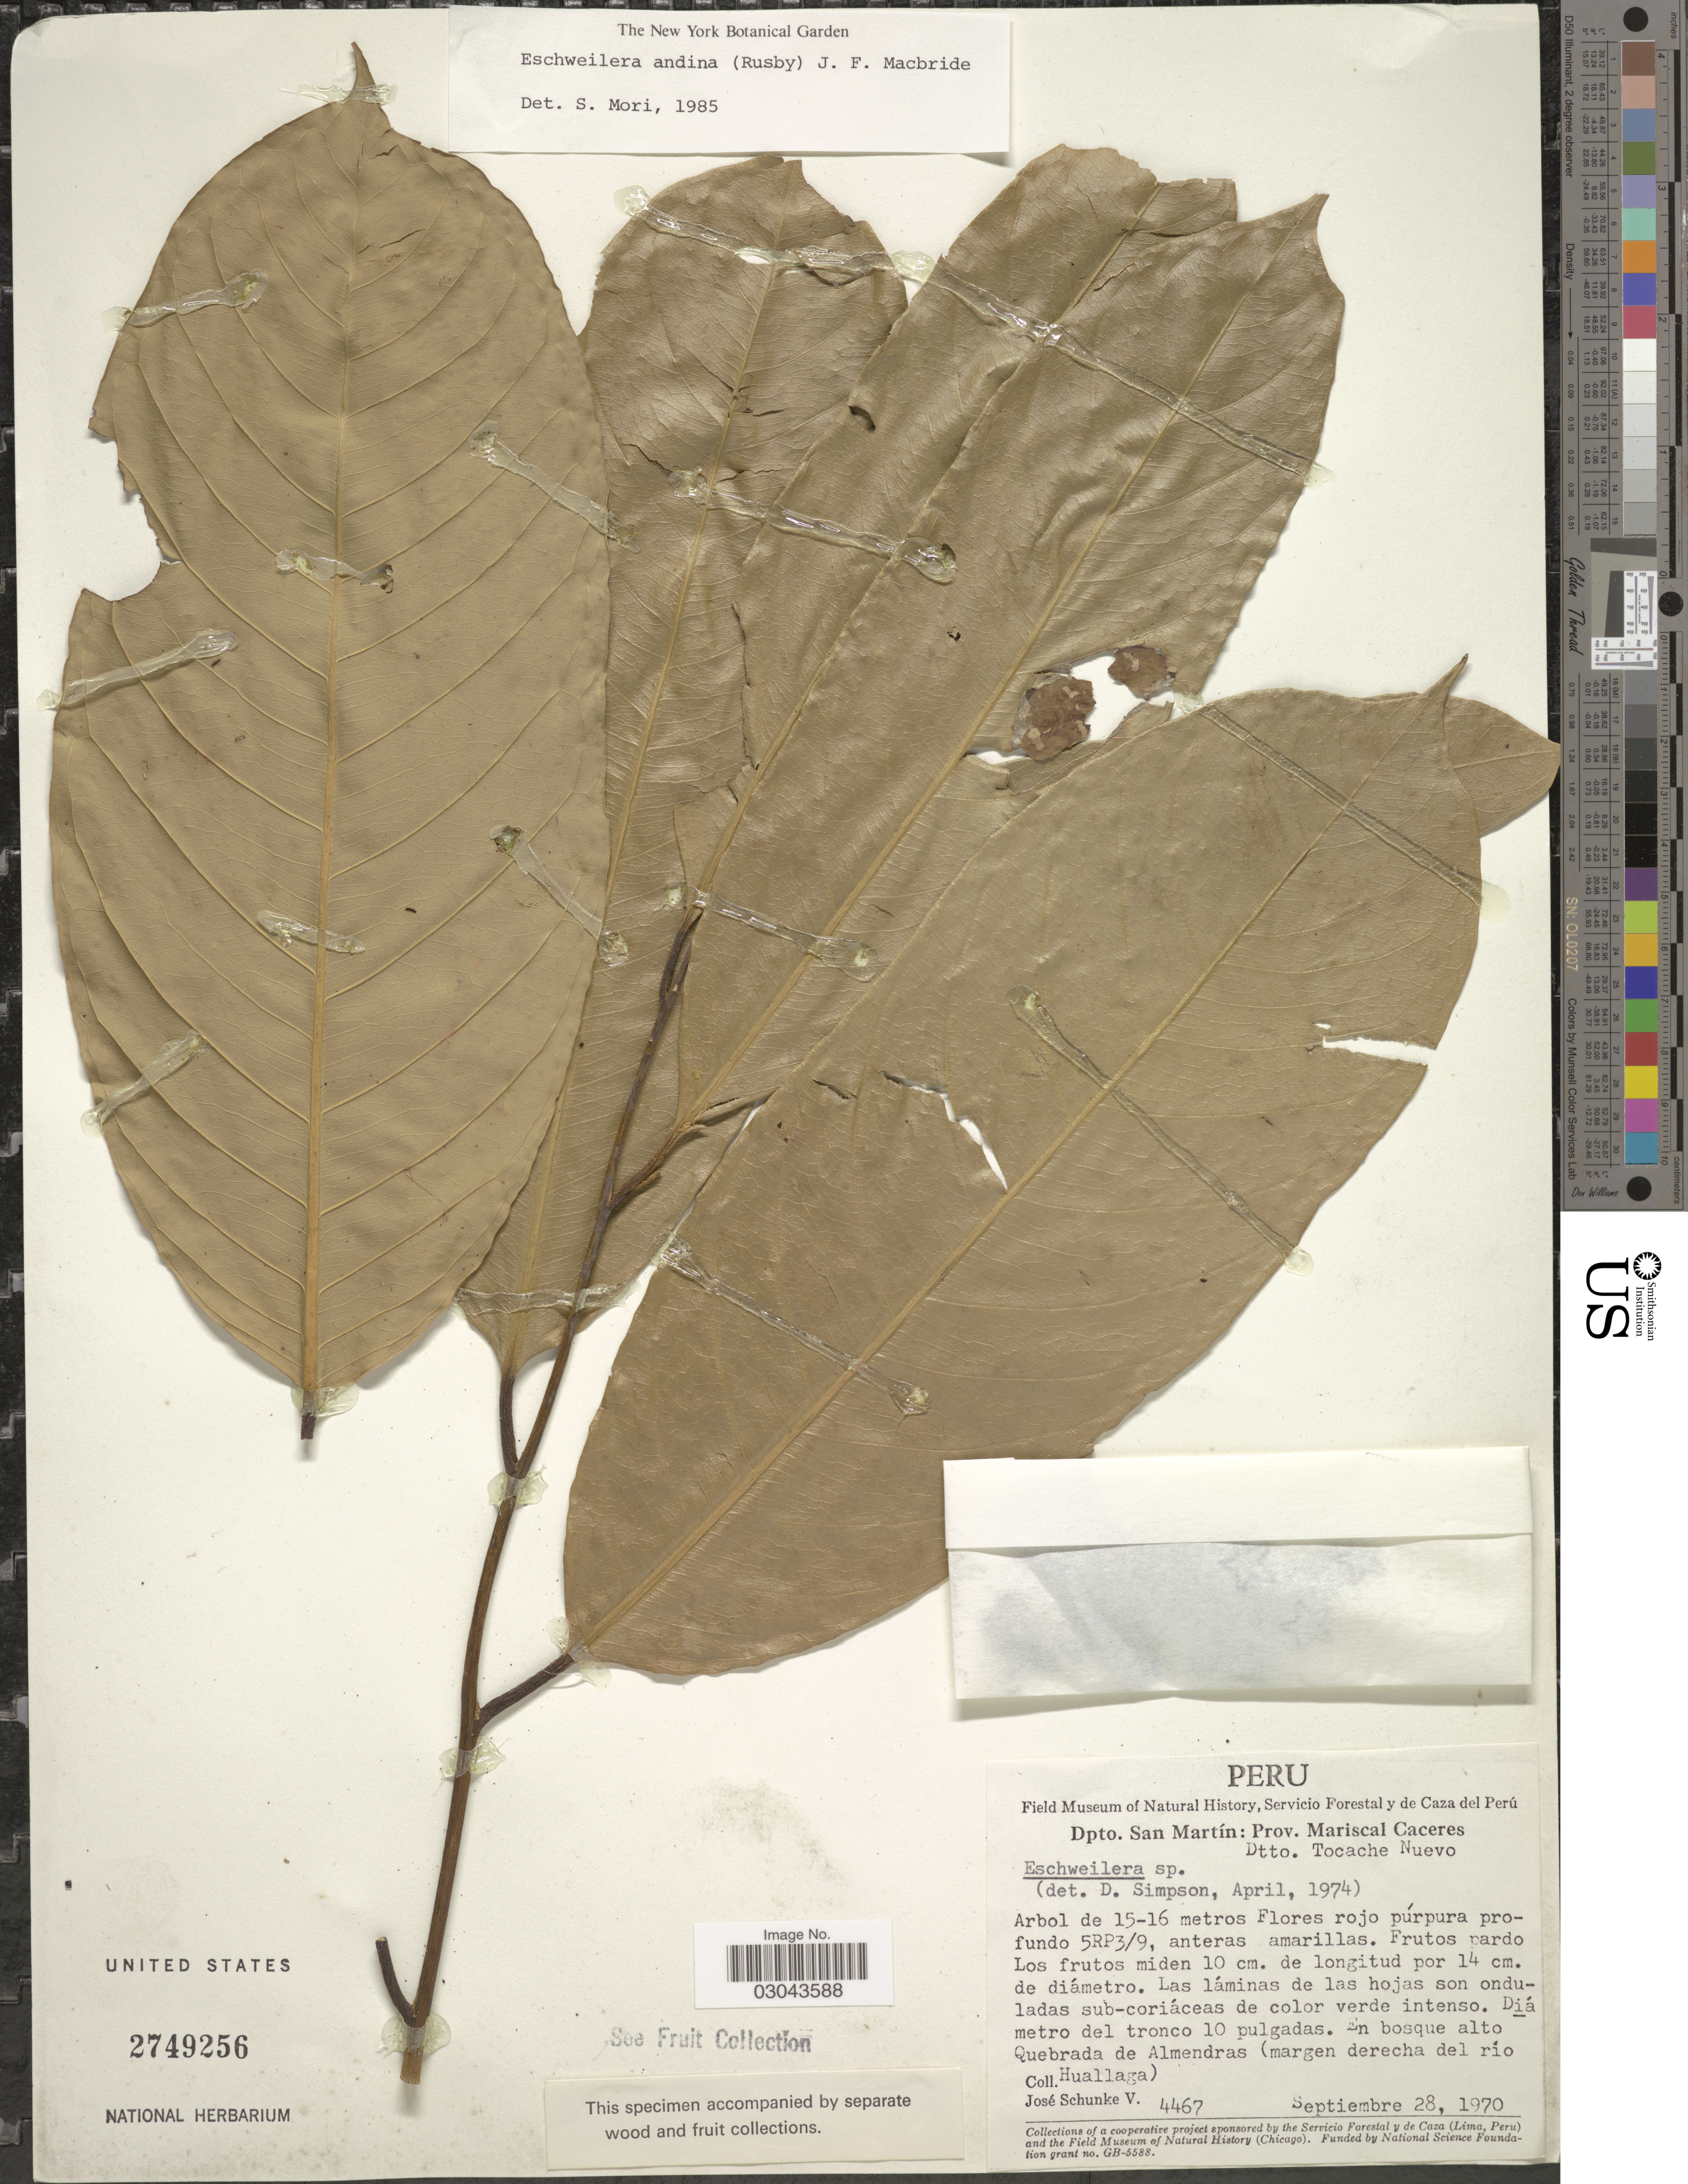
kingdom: Plantae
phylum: Tracheophyta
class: Magnoliopsida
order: Ericales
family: Lecythidaceae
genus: Eschweilera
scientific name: Eschweilera andina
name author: (Rusby) J.F. Macbr.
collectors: J. Schunke Vigo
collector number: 4467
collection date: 1970-09-28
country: Peru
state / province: San Martín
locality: Dpto. San Martin: Prov. Mariscal Caceres, Dtto. Tocache Nuevo, En bosque alto Quebrada de Almendras (margen derecha del río Huallaga).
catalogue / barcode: US 2749256